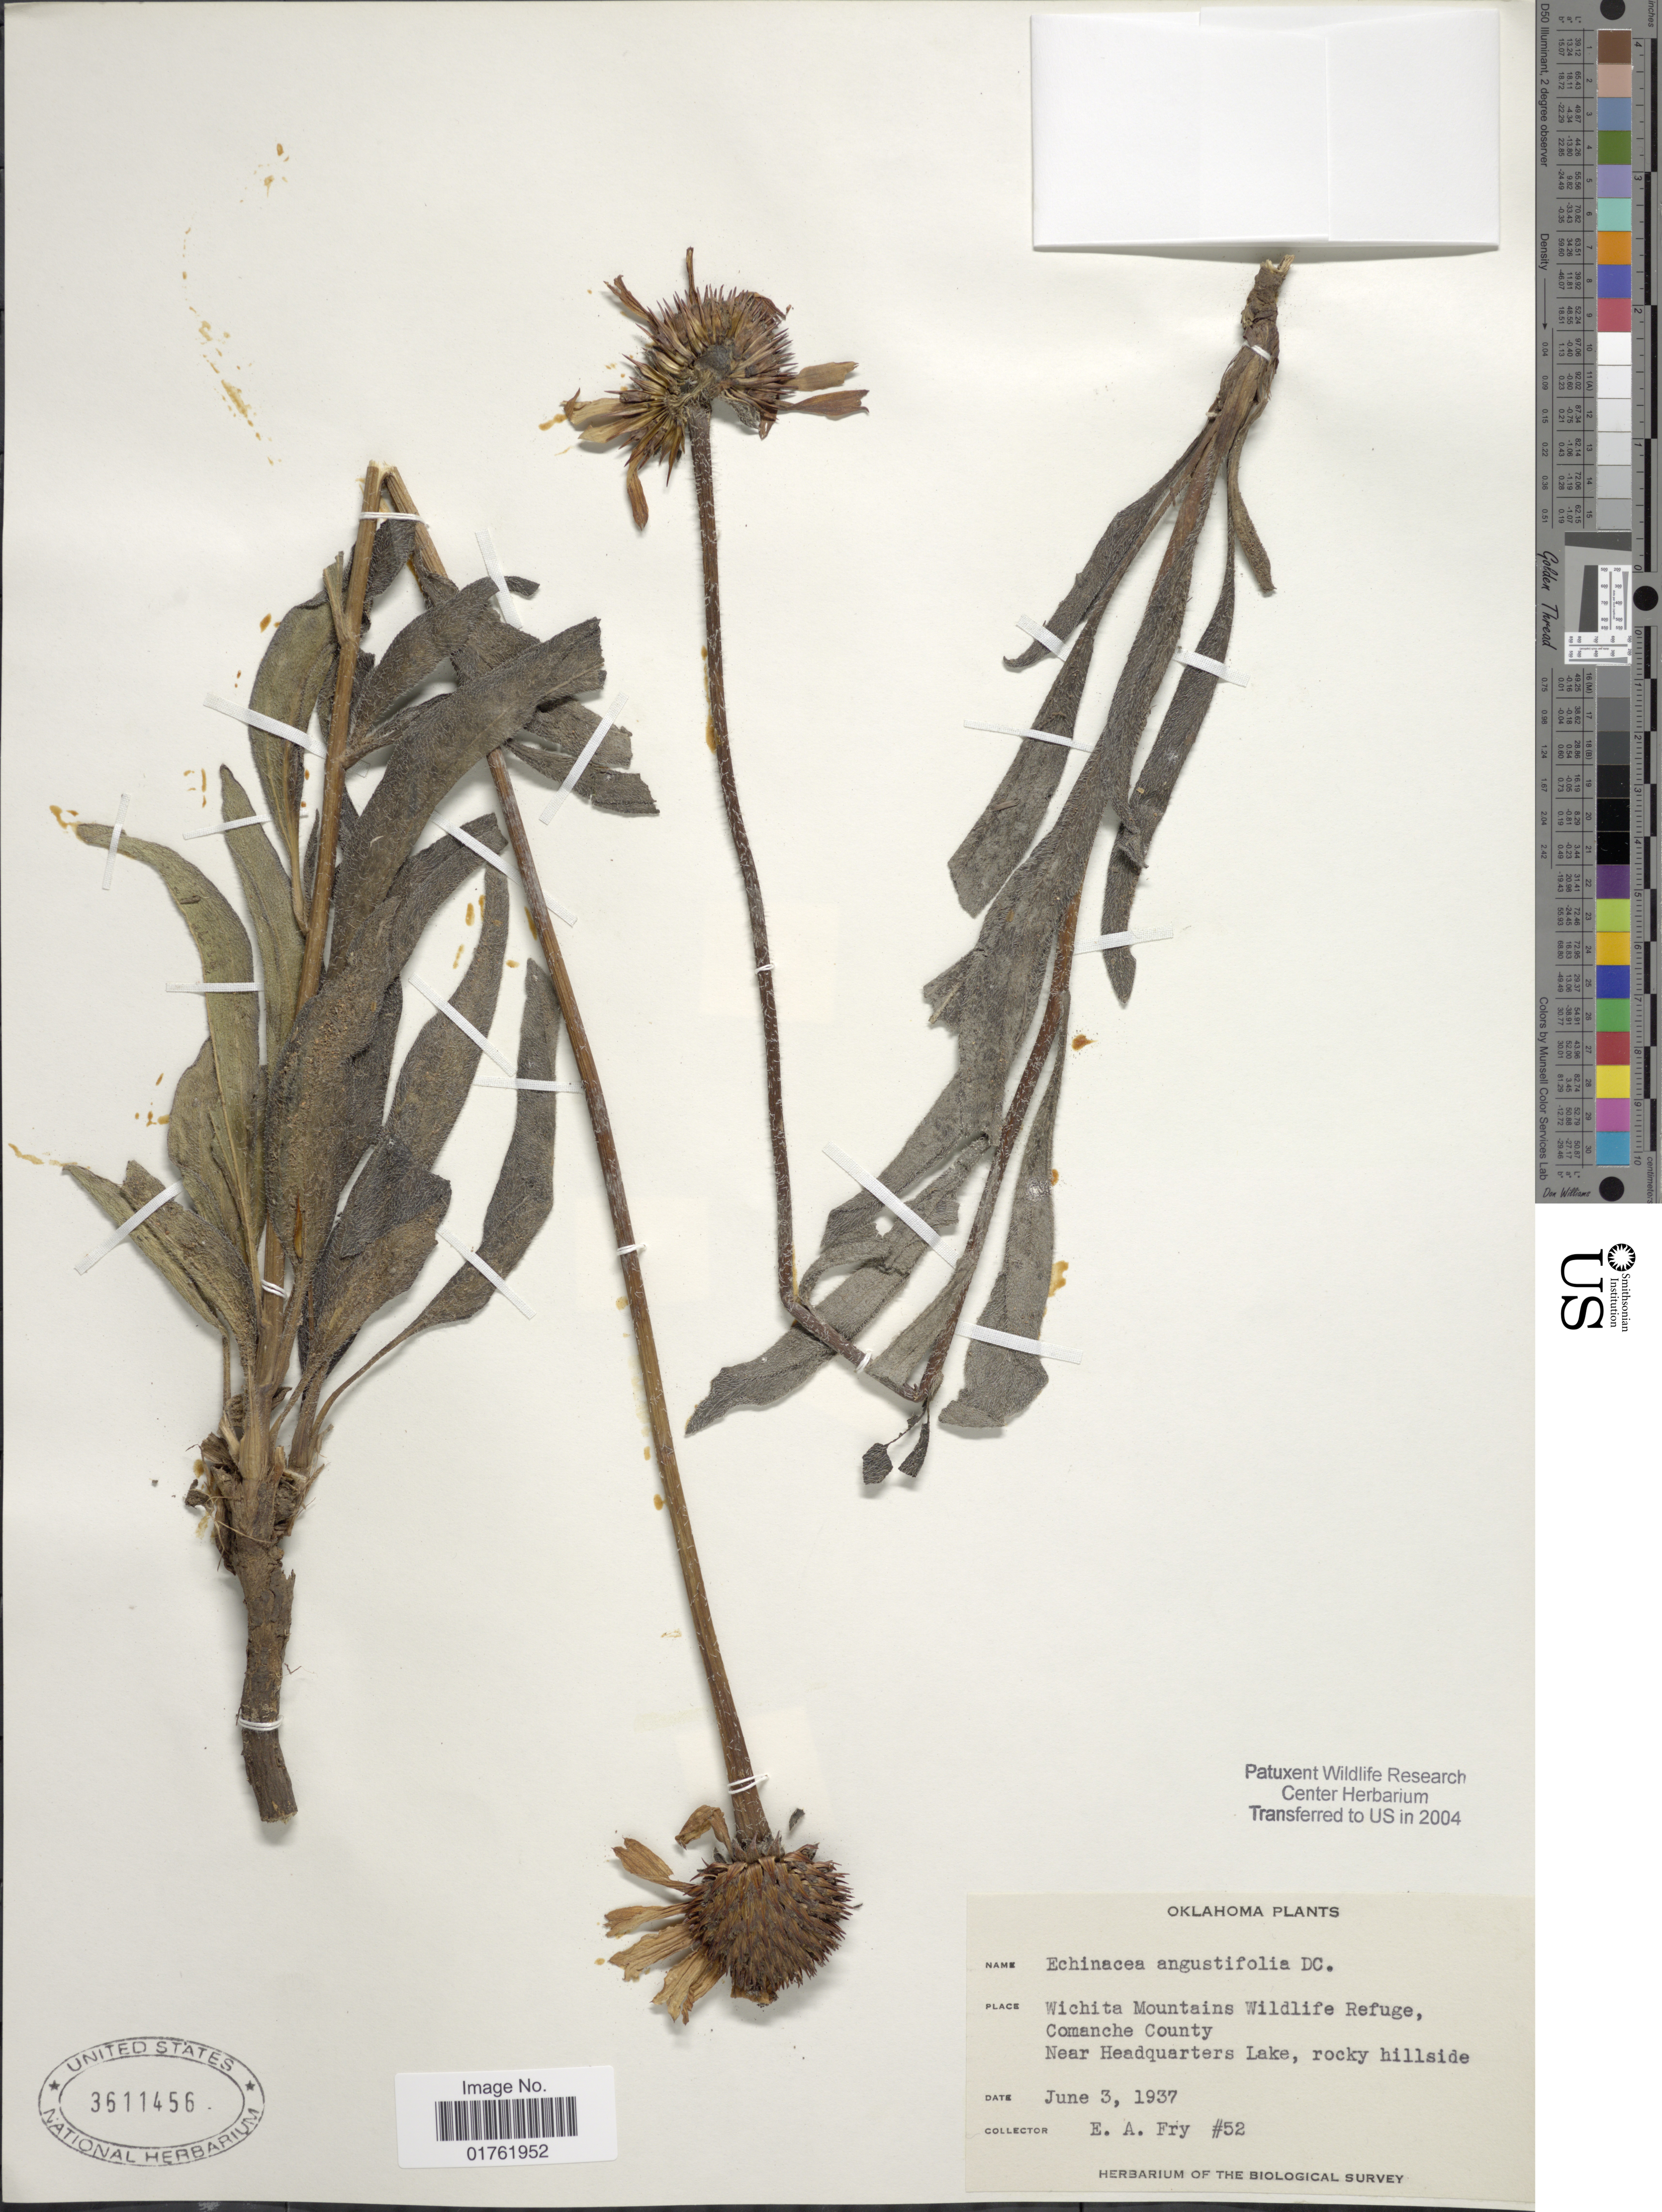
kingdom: Plantae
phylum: Tracheophyta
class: Magnoliopsida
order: Asterales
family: Asteraceae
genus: Echinacea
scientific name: Echinacea angustifolia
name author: DC.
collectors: E. Fry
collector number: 52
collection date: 1937-06-03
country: United States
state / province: Oklahoma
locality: Wichita Mountains Wildlife Refuge, Comanche County, Near Headquarters Lake, rocky hillside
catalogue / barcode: US 3611456